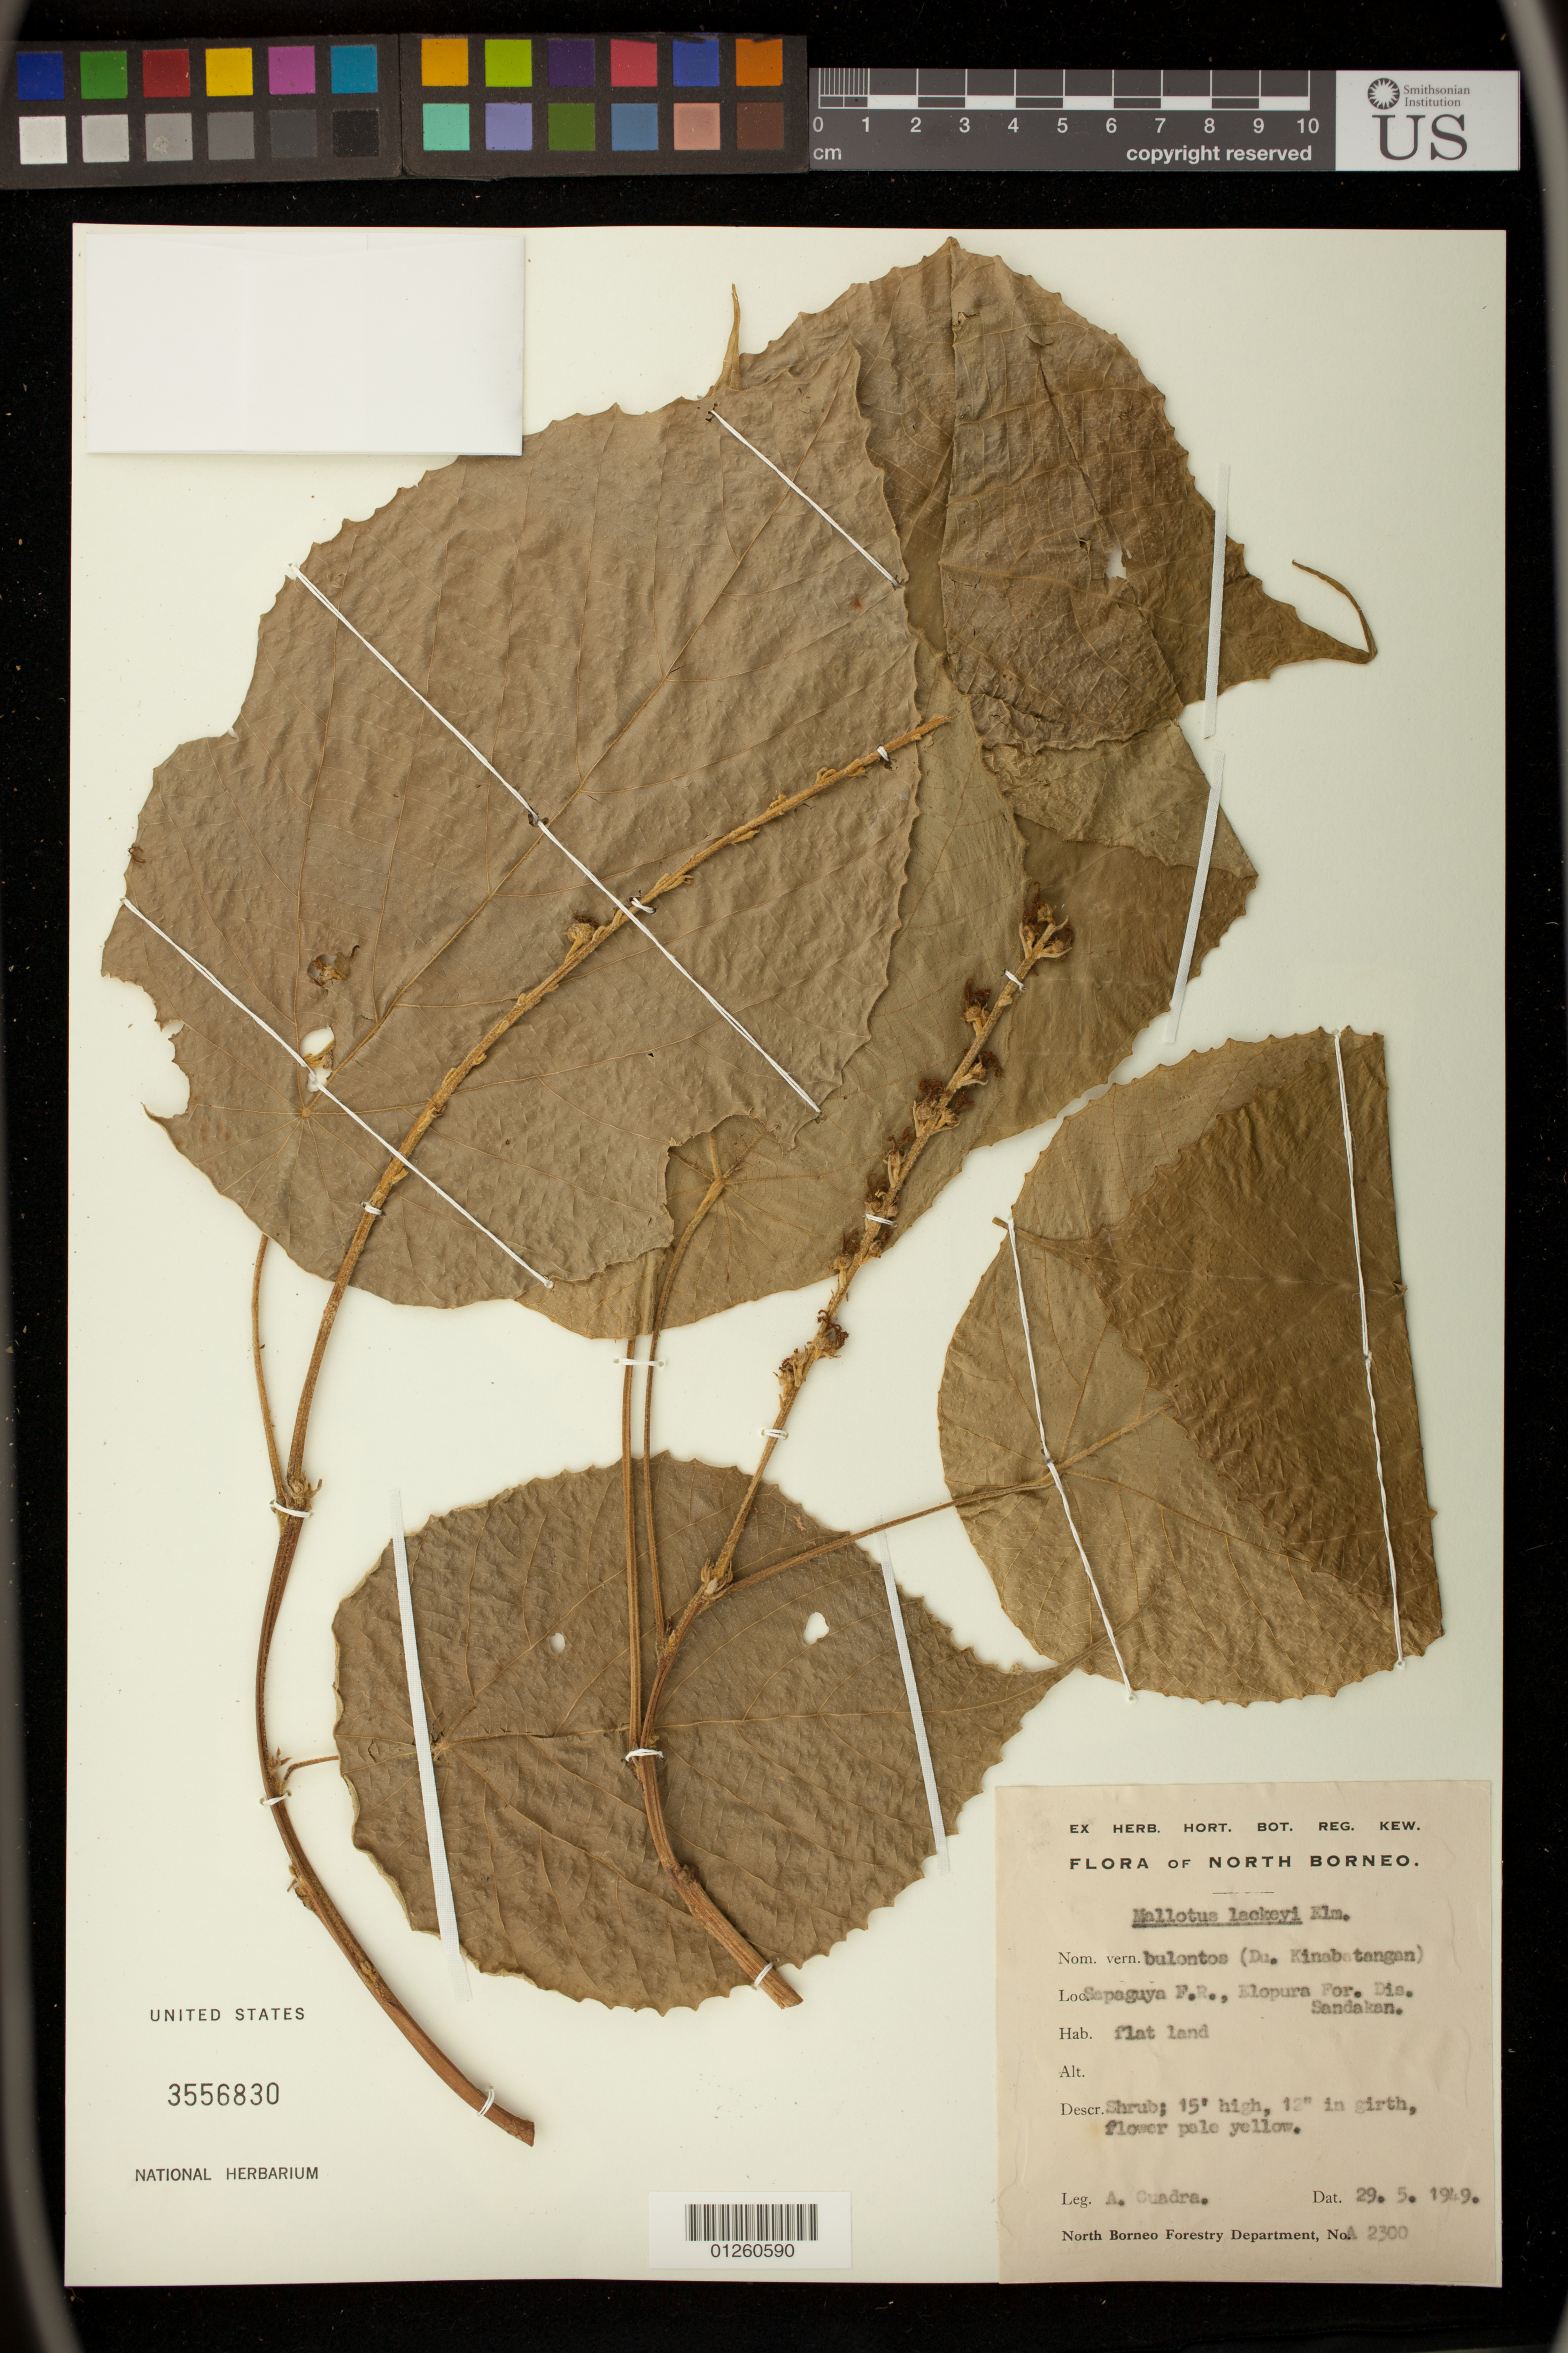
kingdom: Plantae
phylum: Tracheophyta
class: Magnoliopsida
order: Malpighiales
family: Euphorbiaceae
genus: Mallotus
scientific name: Mallotus lackeyi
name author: Elmer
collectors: A. Cuadra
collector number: A 2300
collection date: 1949-05-29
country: Malaysia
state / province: Sabah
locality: Sapaguya F.R., Elopura For. Dis.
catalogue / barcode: US 3556830